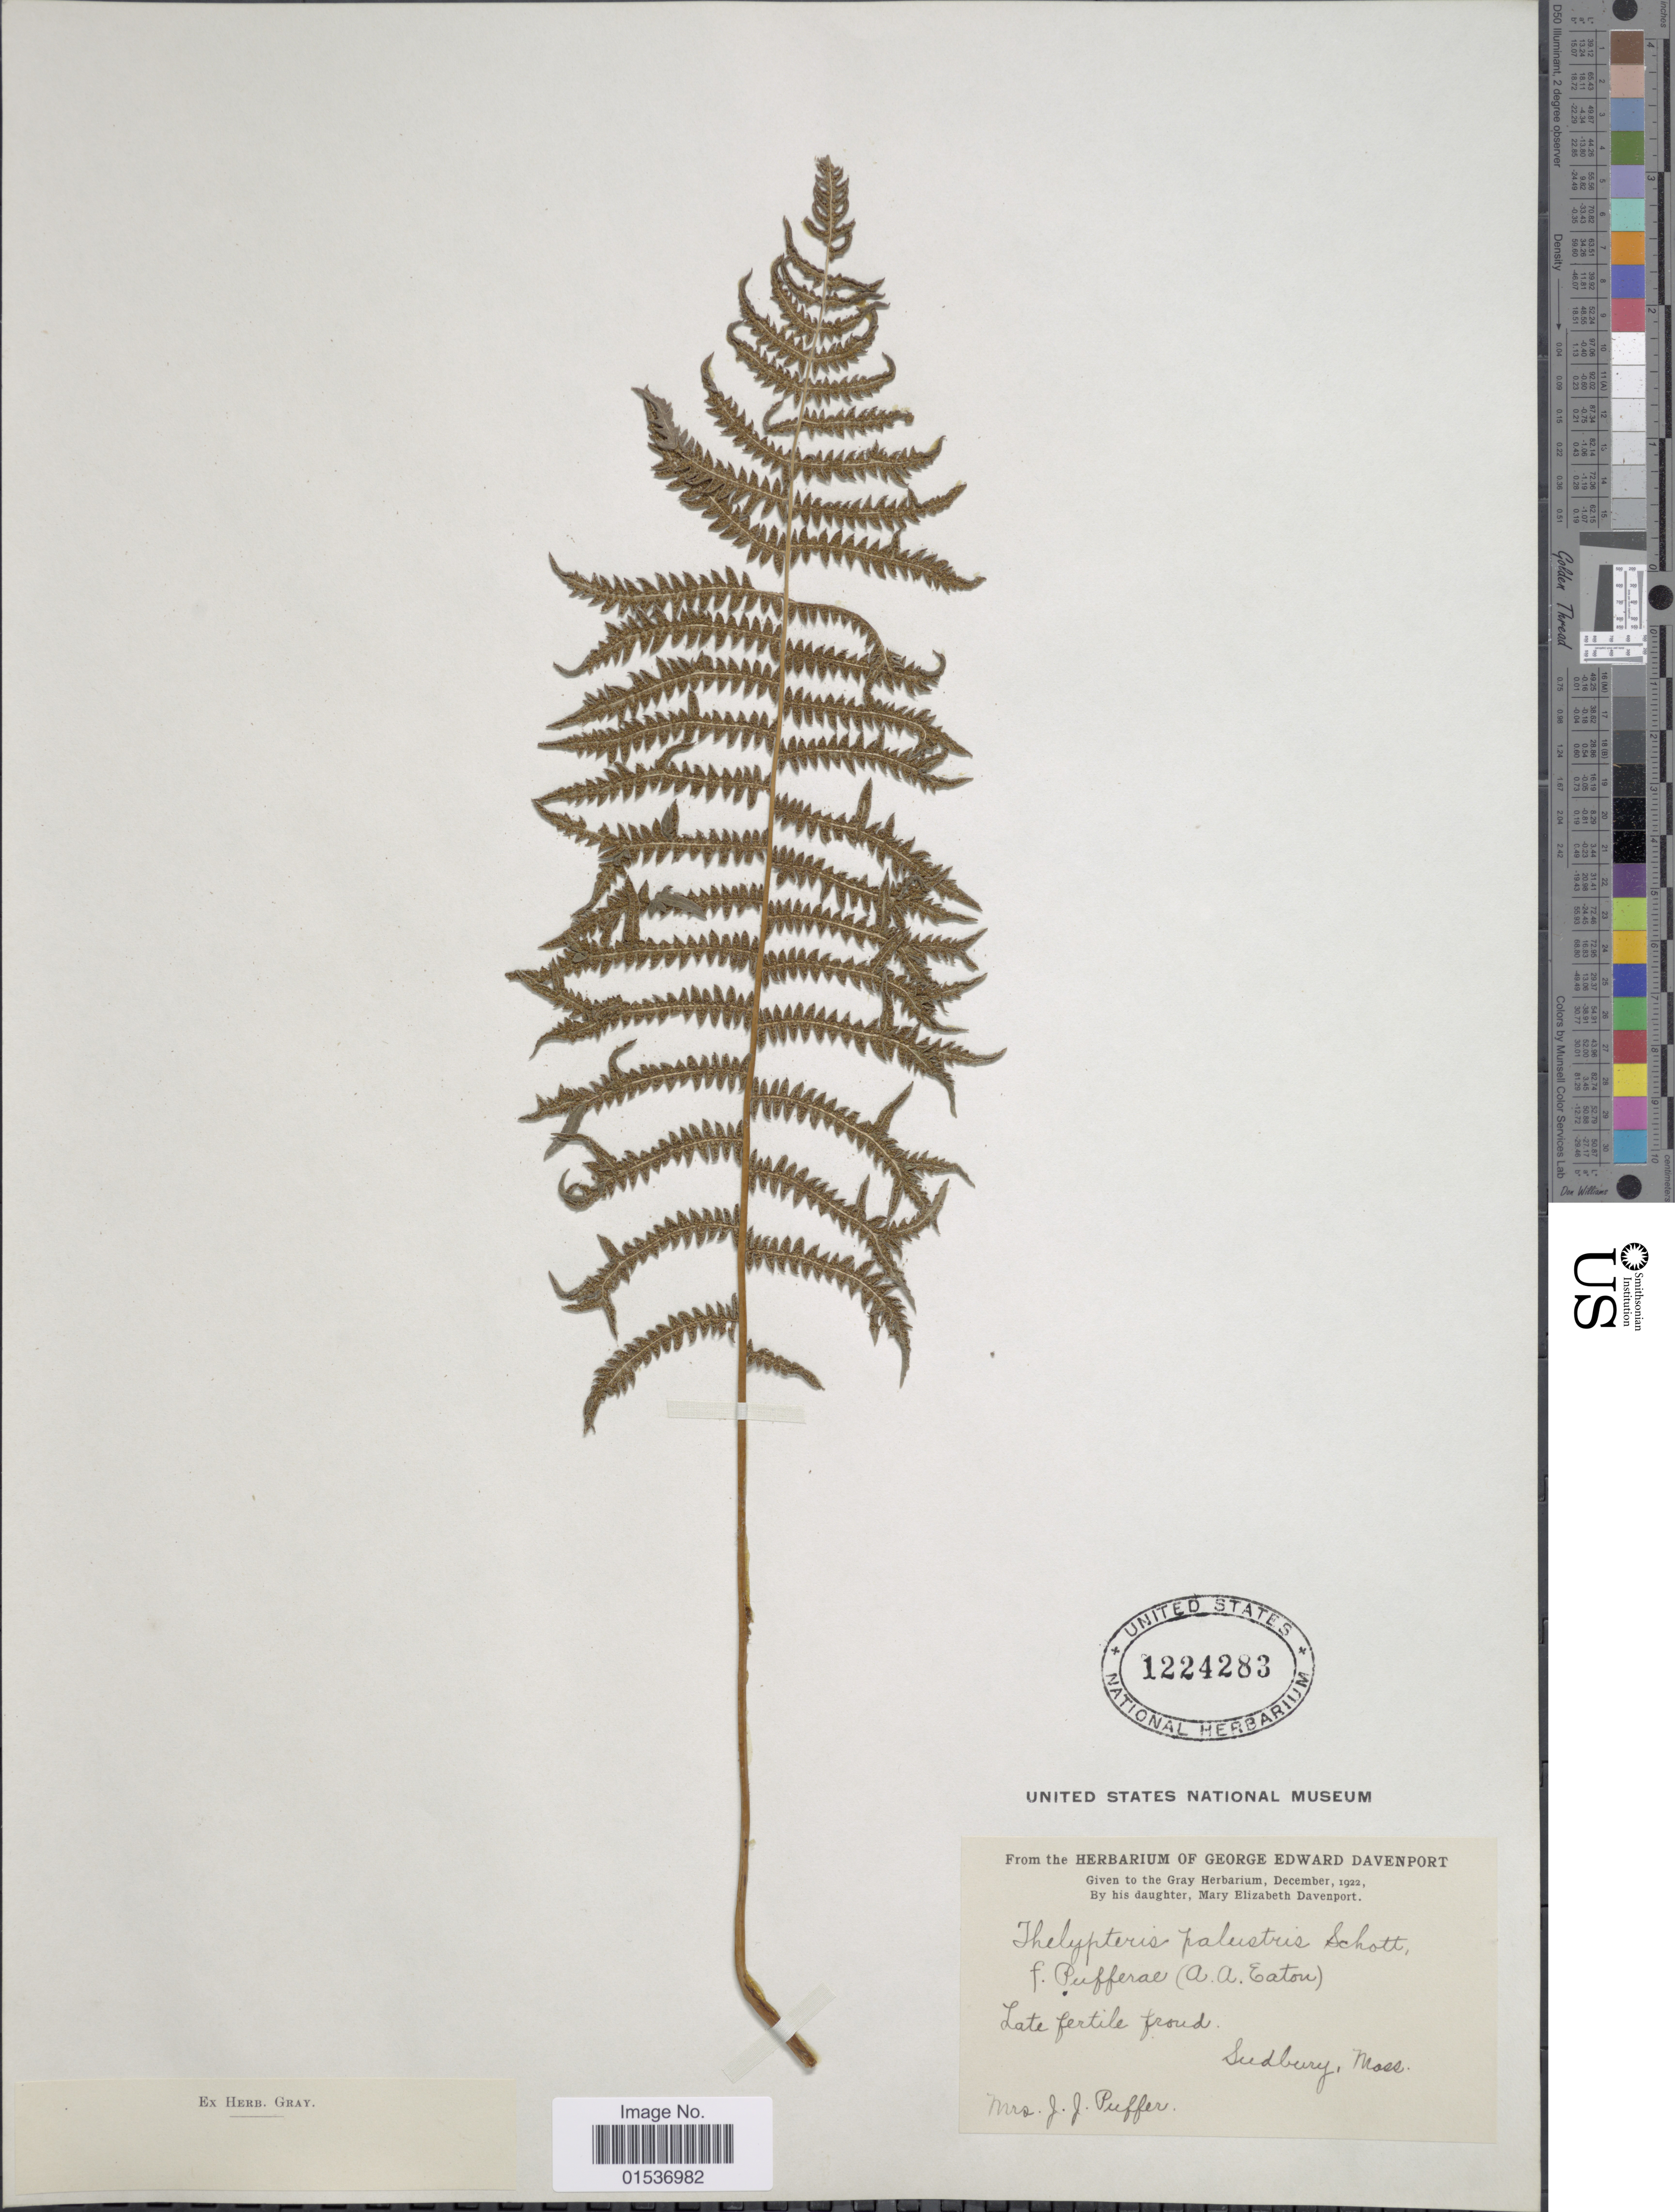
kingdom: Plantae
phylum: Tracheophyta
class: Polypodiopsida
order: Polypodiales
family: Thelypteridaceae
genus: Thelypteris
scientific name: Thelypteris palustris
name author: (Salisb.) Schott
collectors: J. Puffer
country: United States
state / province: Massachusetts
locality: Sudbury, Mass.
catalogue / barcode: US 1224283